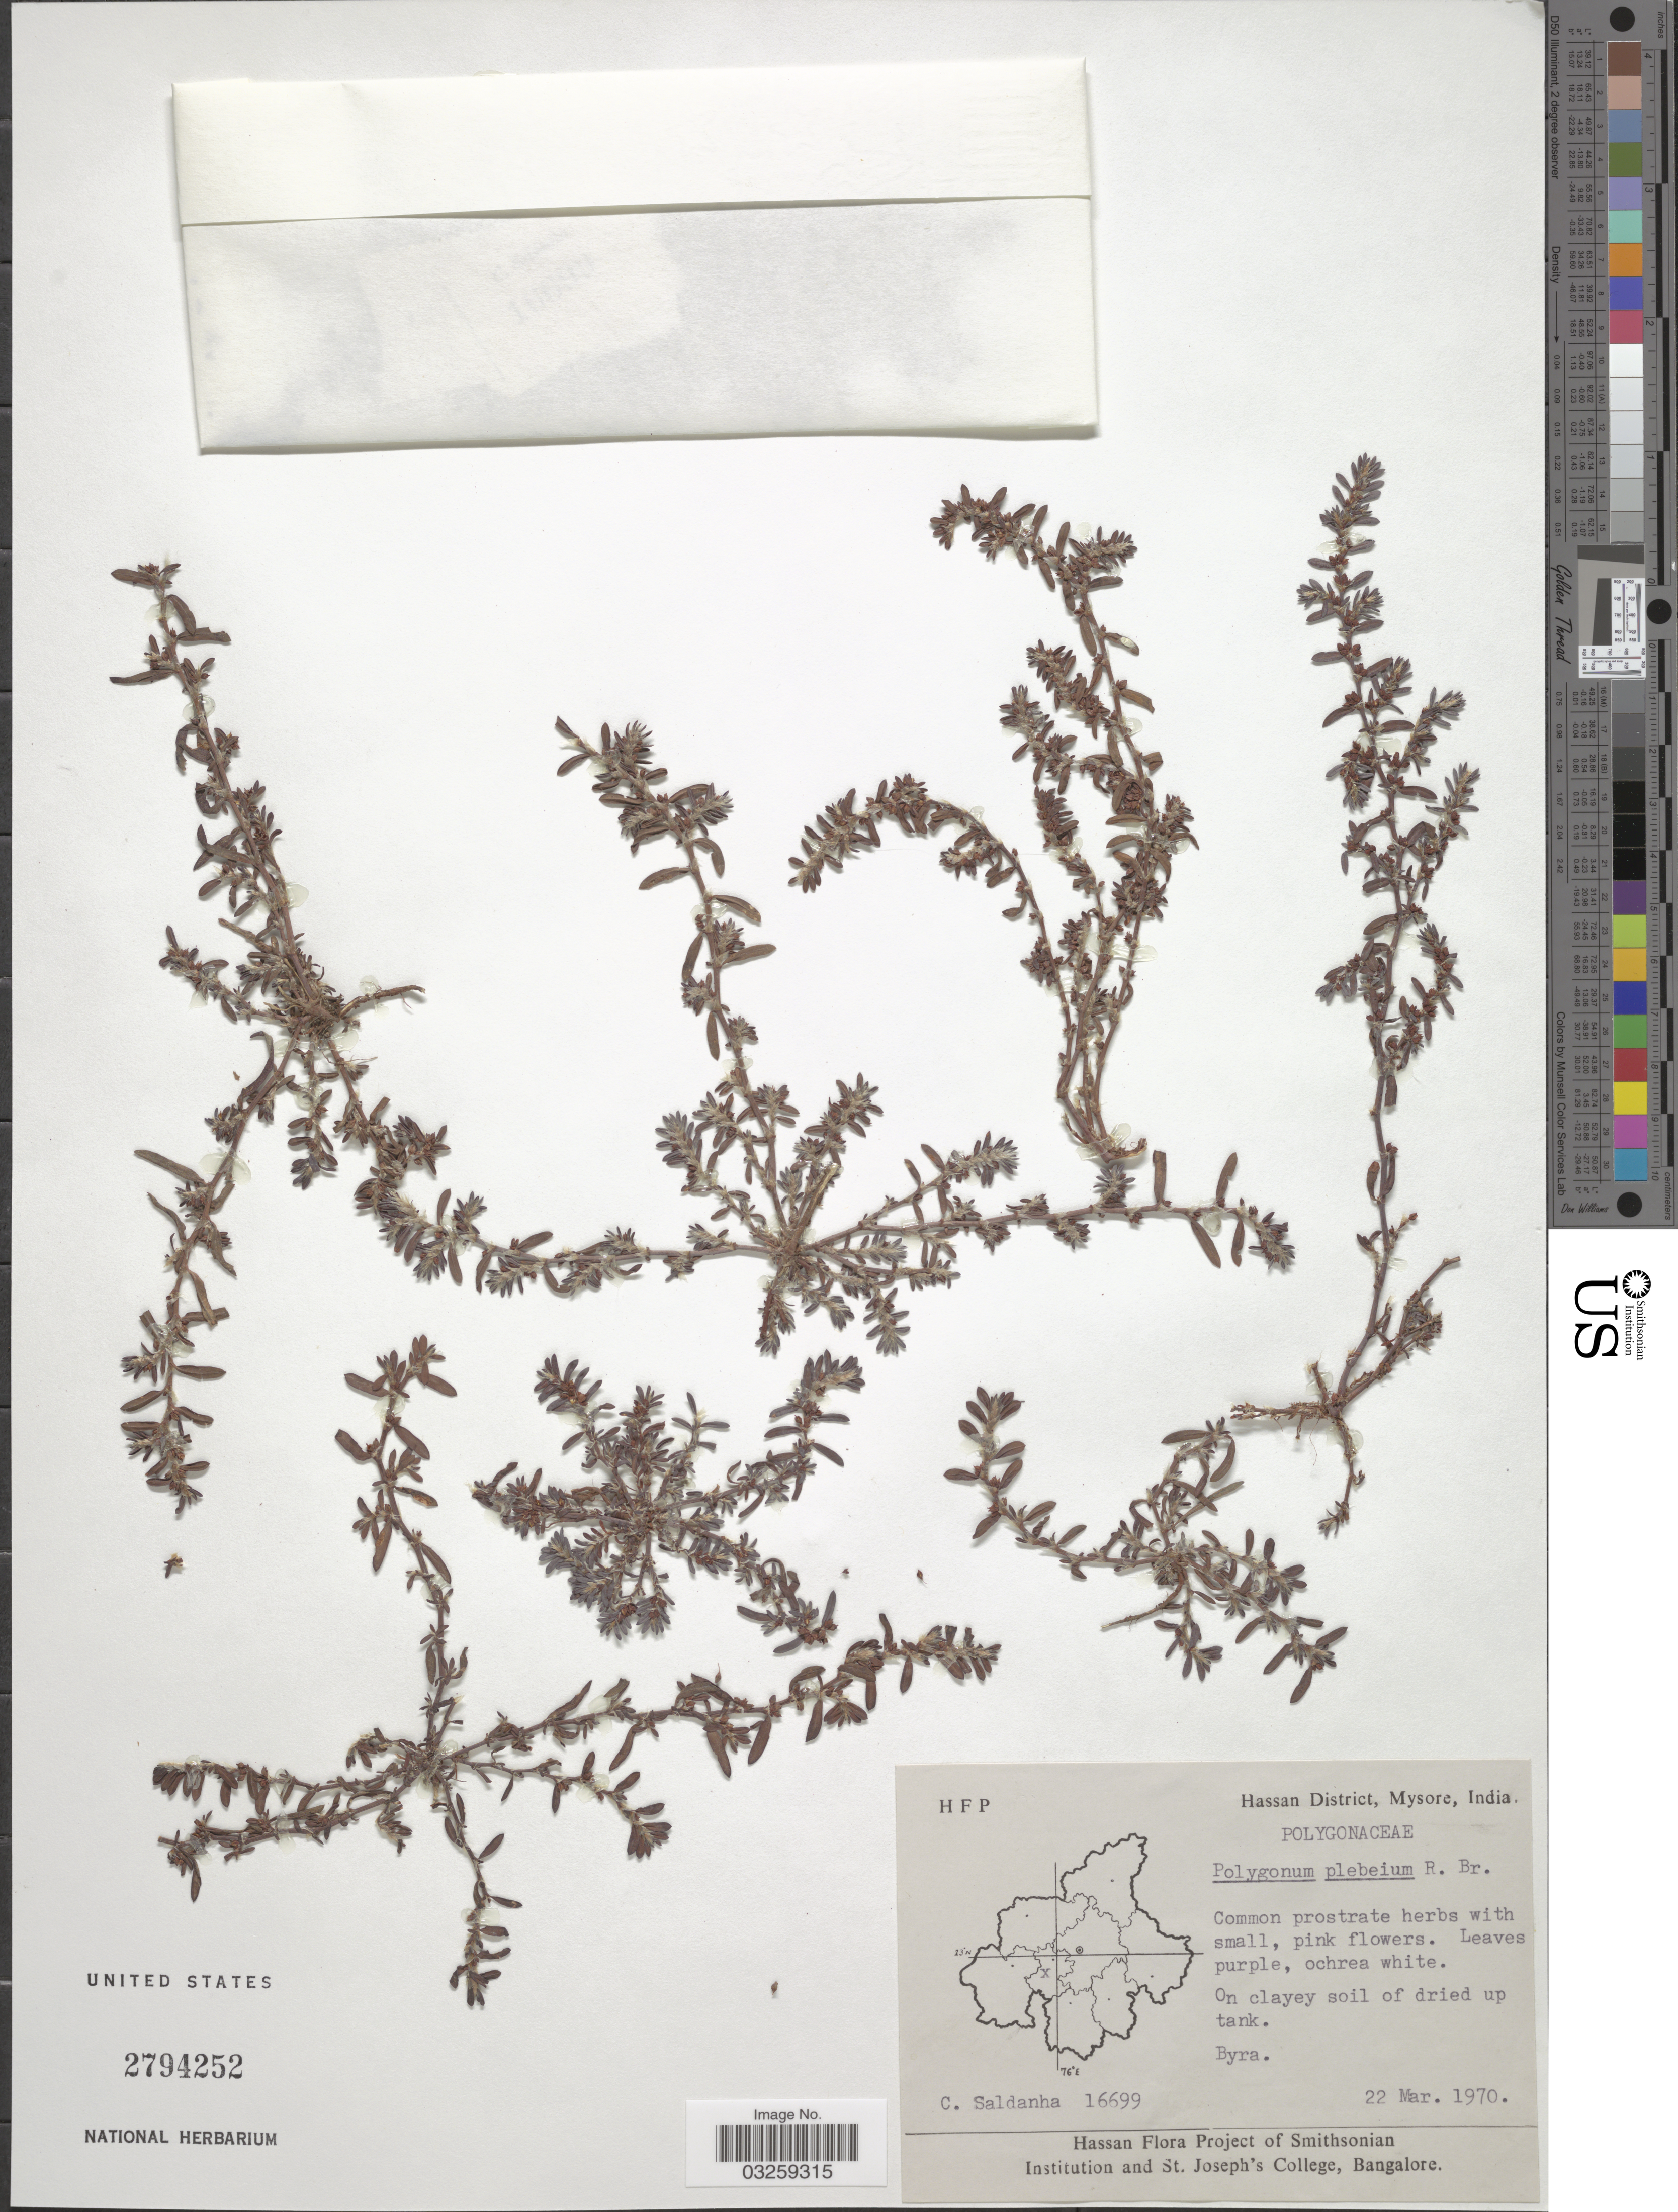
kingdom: Plantae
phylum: Tracheophyta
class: Magnoliopsida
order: Caryophyllales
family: Polygonaceae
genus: Polygonum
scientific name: Polygonum plebeium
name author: R. Br.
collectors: C. Saldanha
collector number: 16699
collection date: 1970-03-22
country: India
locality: Hassan District, Mysore. Byra.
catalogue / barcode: US 2794252